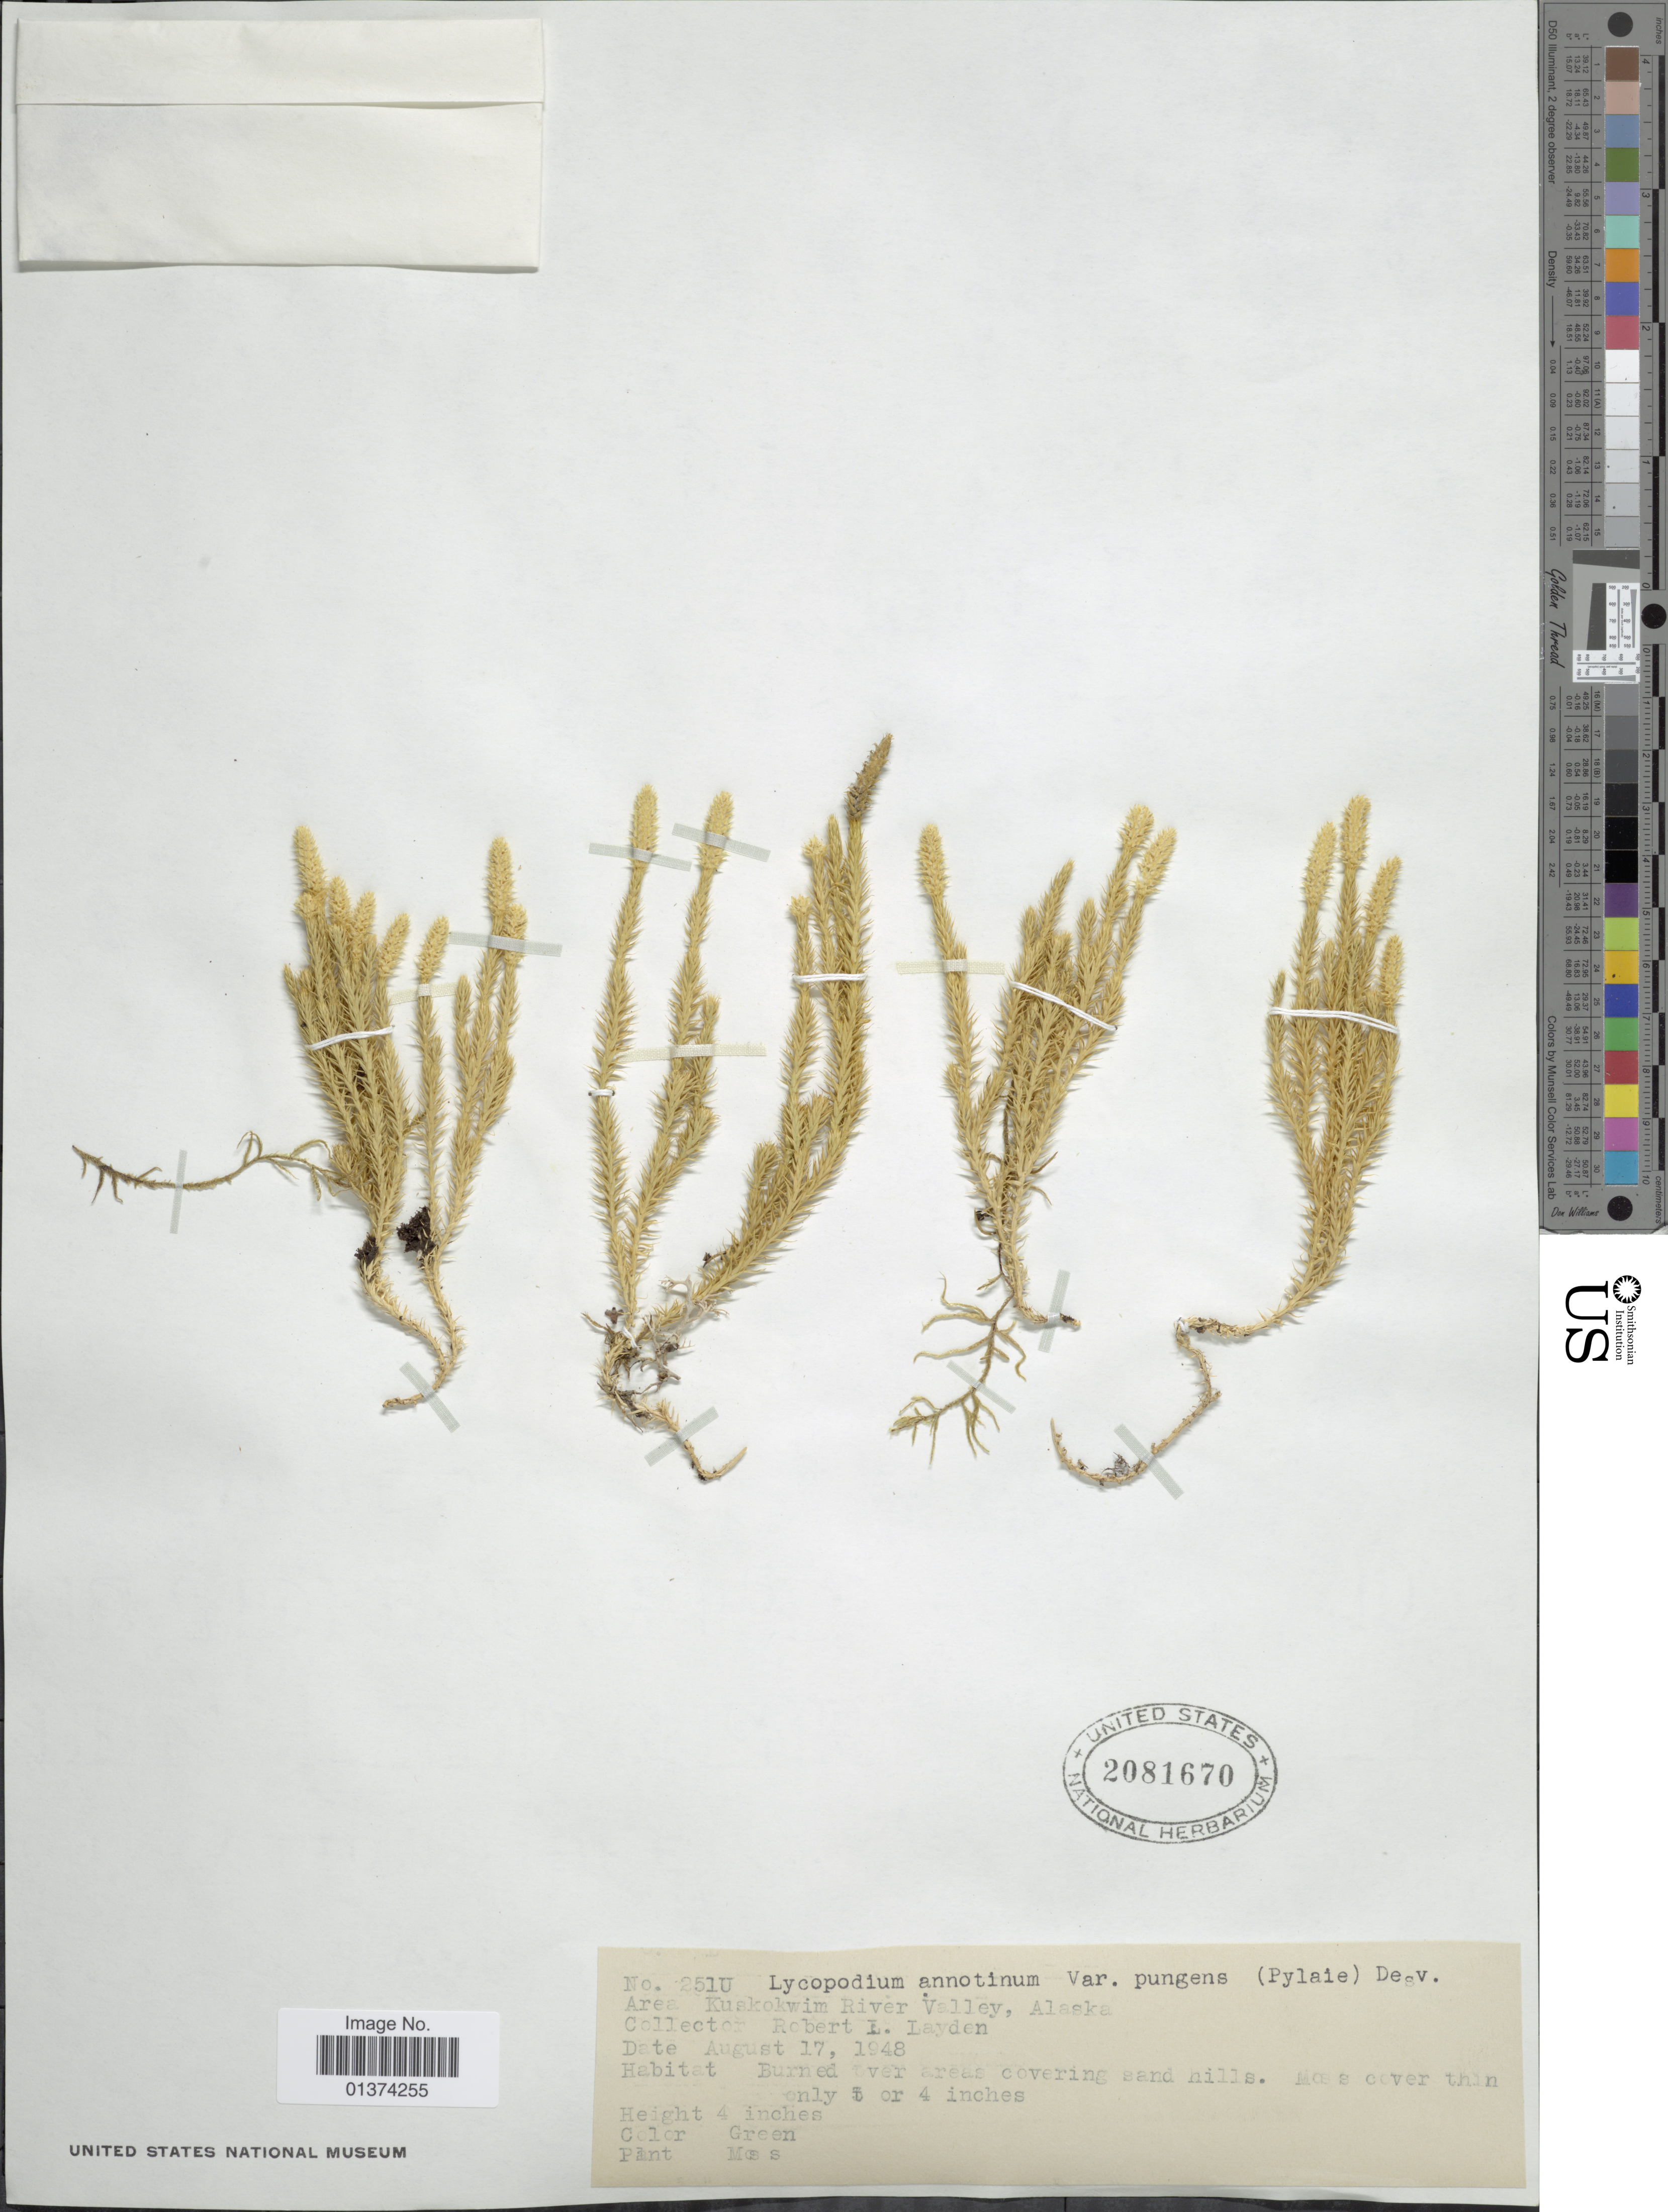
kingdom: Plantae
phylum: Tracheophyta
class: Lycopodiopsida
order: Lycopodiales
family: Lycopodiaceae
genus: Spinulum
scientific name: Spinulum annotinum subsp. annotinum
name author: (L.) A. Haines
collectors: R. Layden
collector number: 251U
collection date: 1948-08-17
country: United States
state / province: Alaska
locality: Area Kuskokwim River Valley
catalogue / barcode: US 2081670